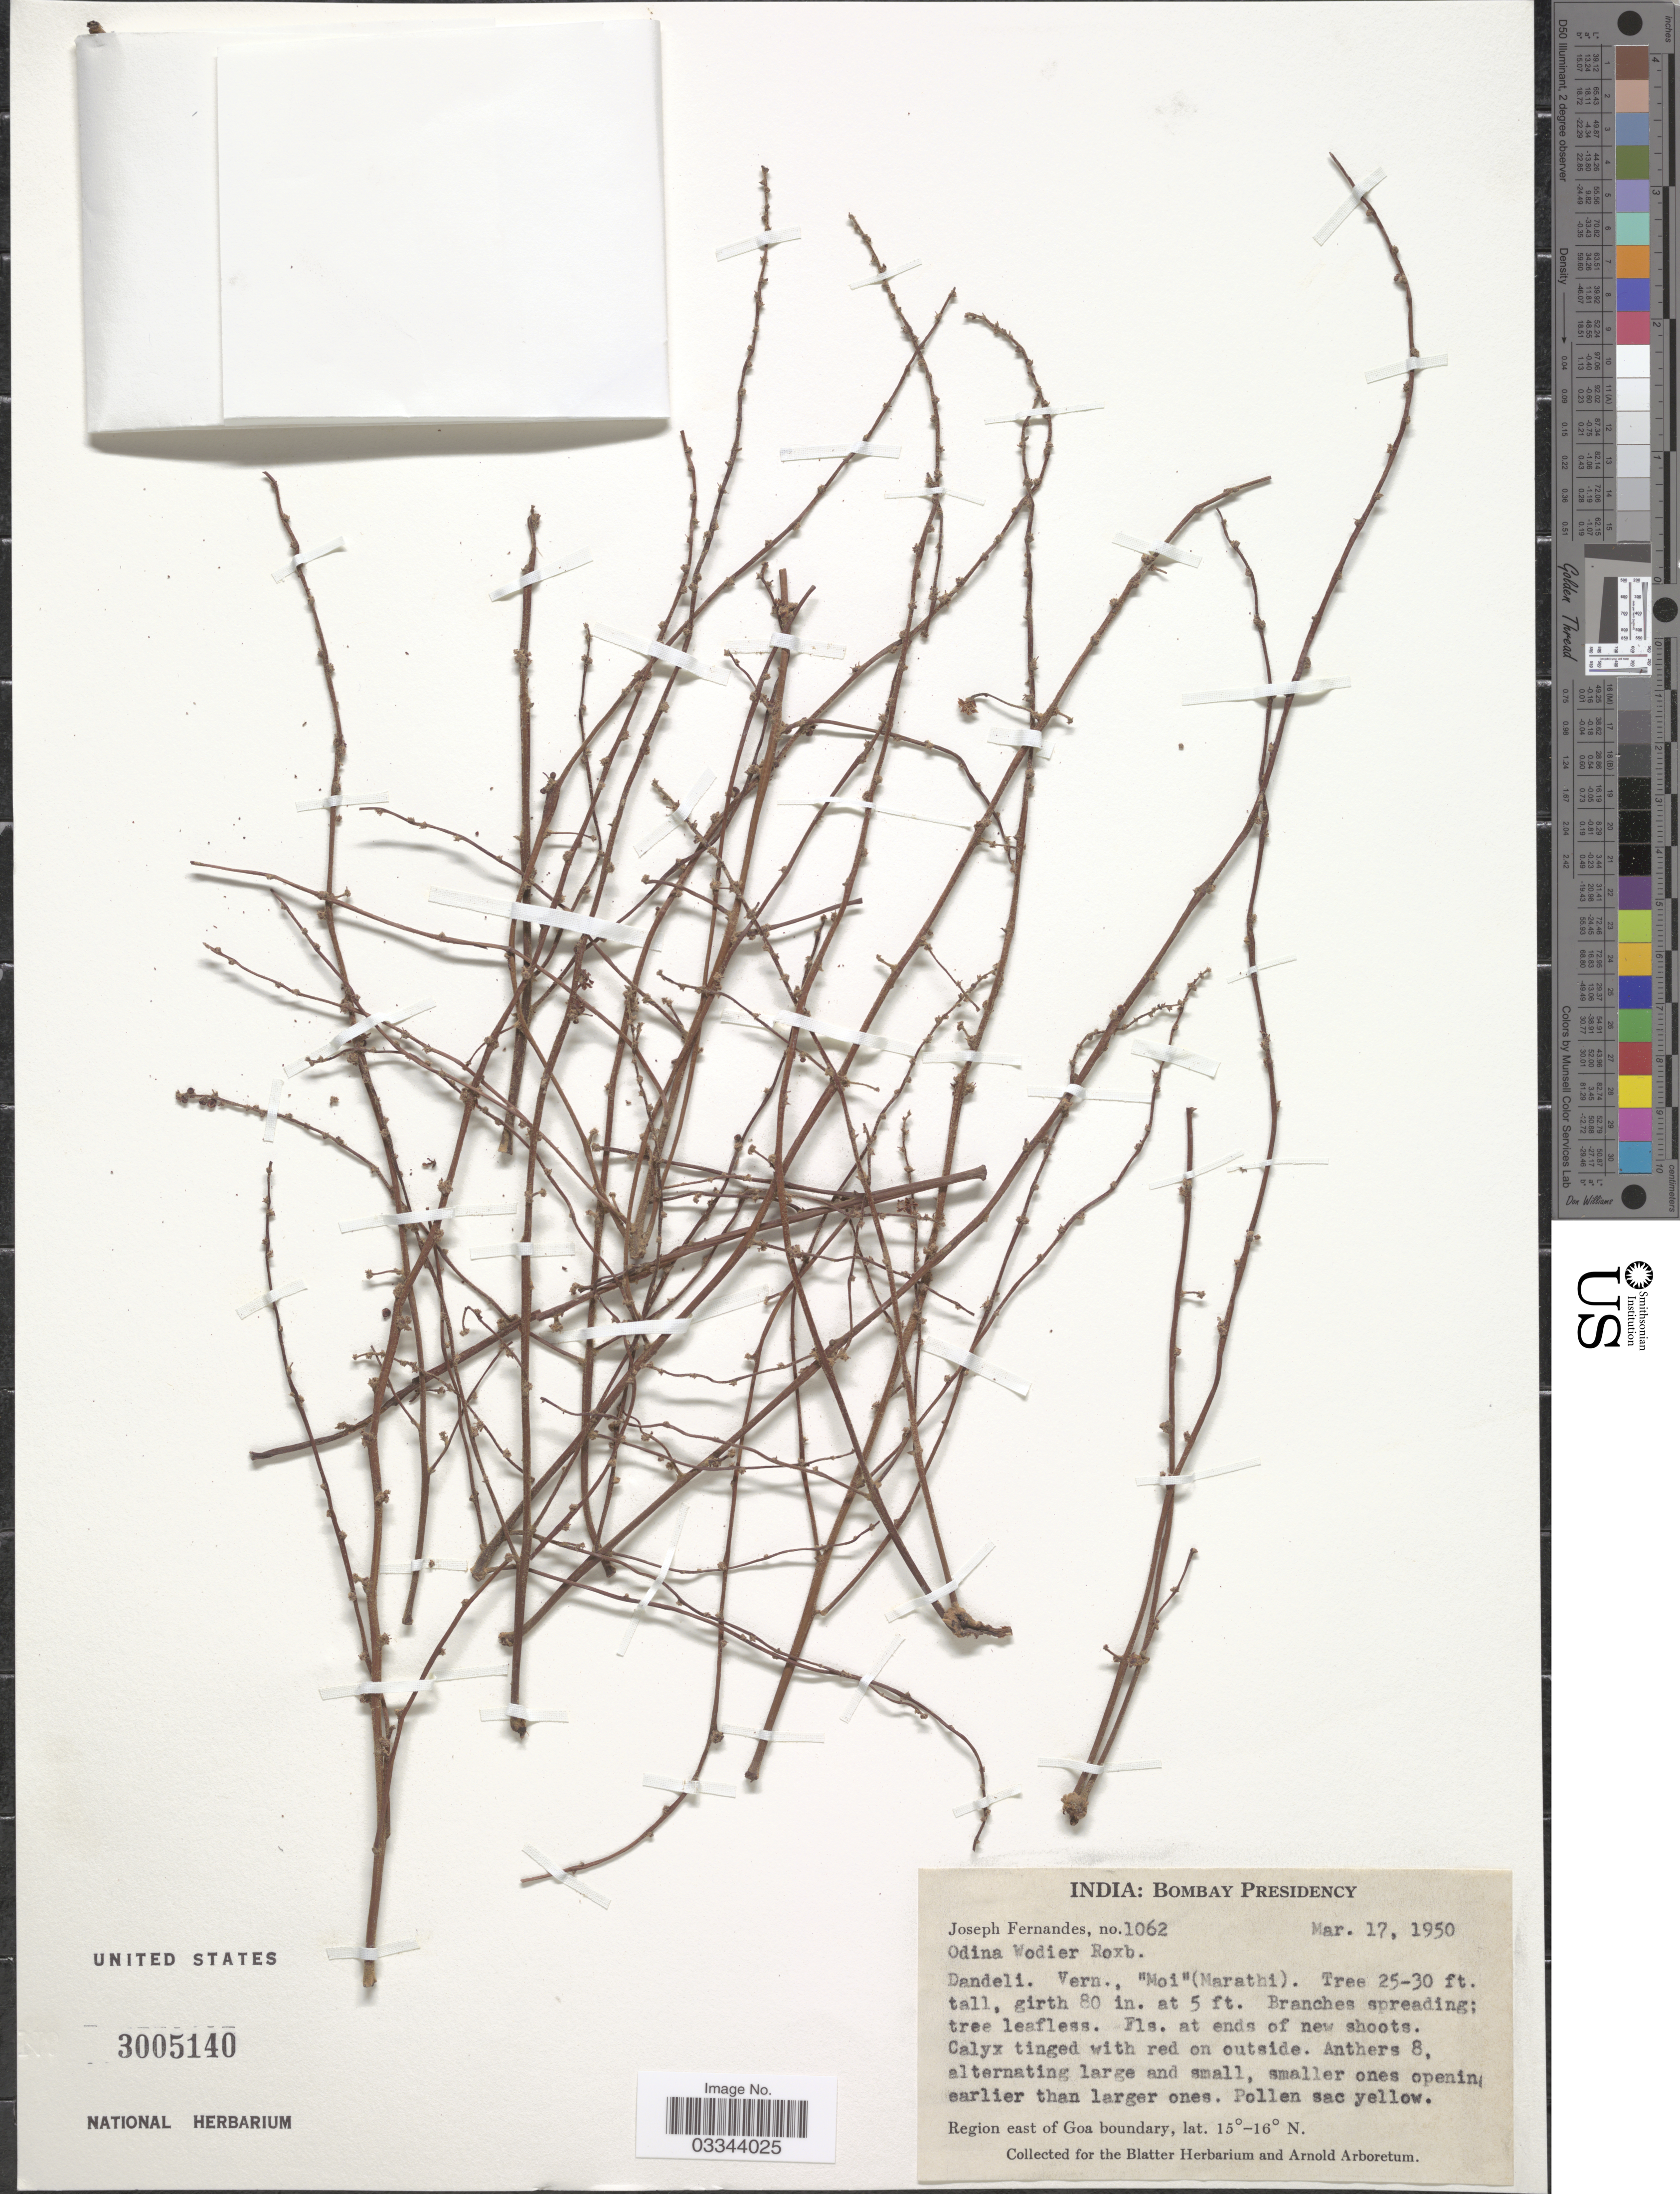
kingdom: Plantae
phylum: Tracheophyta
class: Magnoliopsida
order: Sapindales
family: Anacardiaceae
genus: Lannea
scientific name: Lannea wodier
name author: (Roxb.) Adelb.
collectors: J. Fernandes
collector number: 1062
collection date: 1950-03-17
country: India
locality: Bombay Presidency, Region east of Goa boundary.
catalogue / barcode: US 3005140